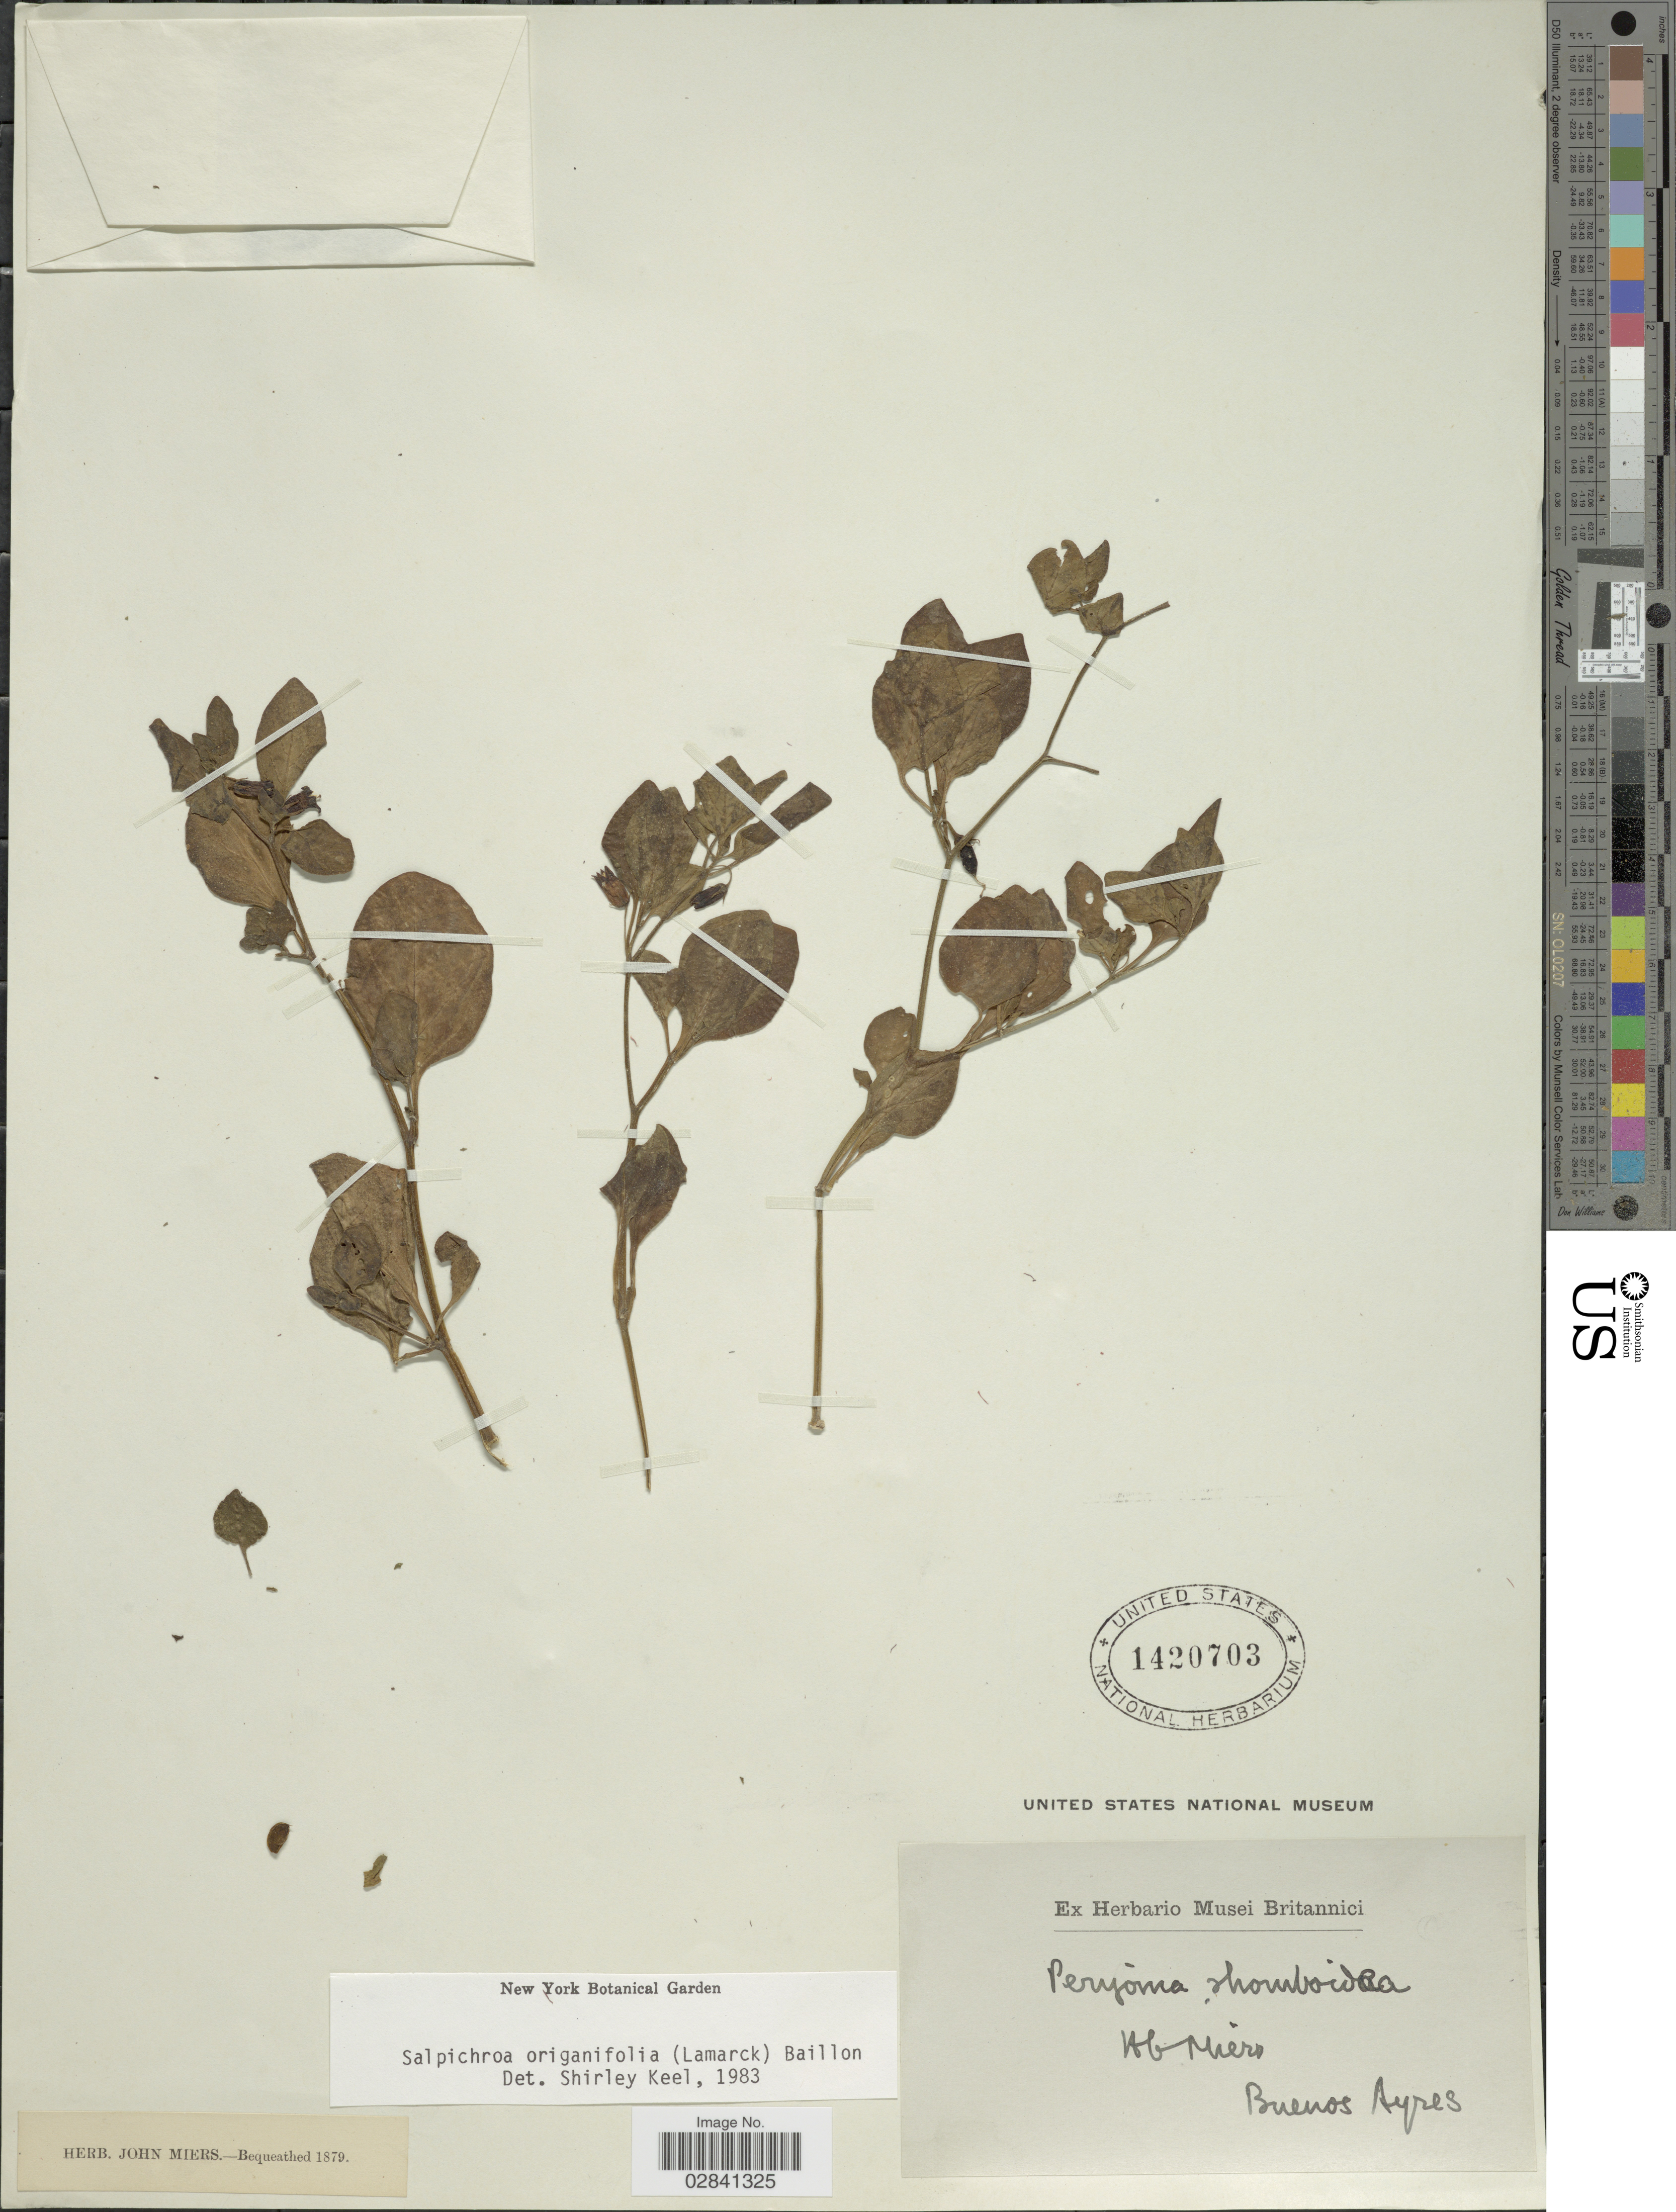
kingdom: Plantae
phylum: Tracheophyta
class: Magnoliopsida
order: Solanales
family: Solanaceae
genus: Salpichroa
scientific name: Salpichroa origanifolia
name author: (Lam.) Baill.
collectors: A. Miers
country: Argentina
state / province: Buenos Aires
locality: Buenos Ayres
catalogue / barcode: US 1420703